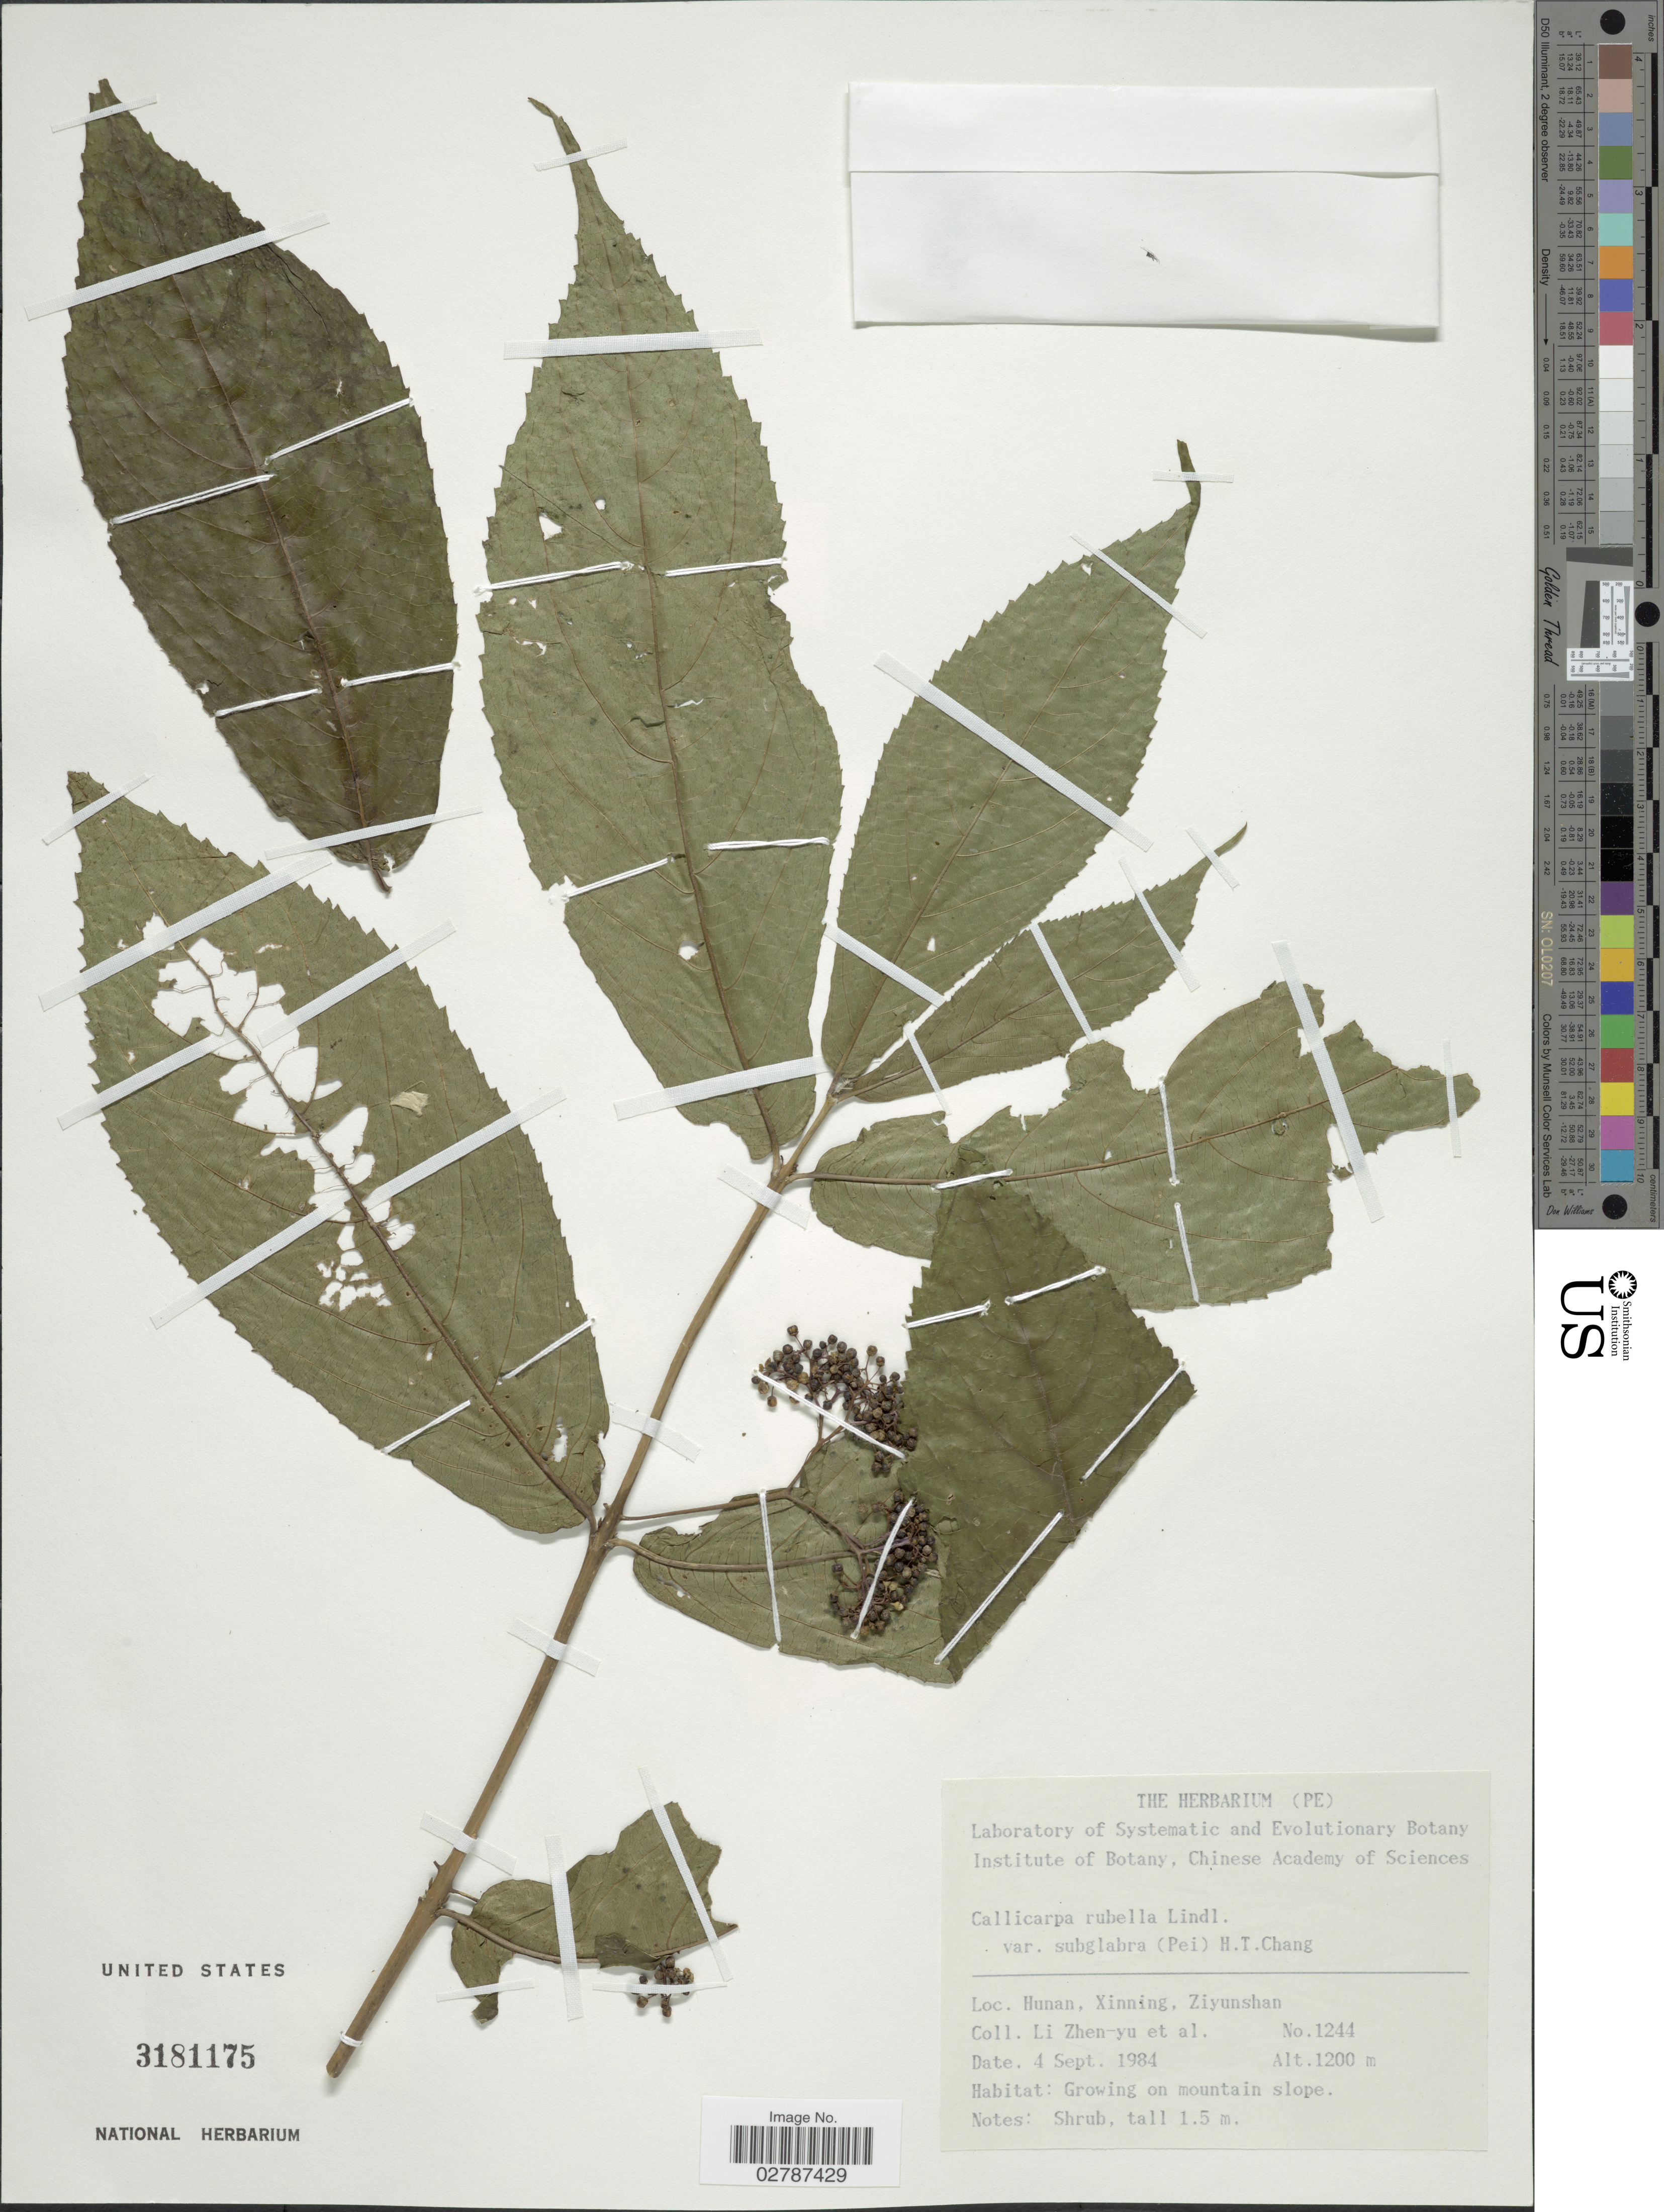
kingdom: Plantae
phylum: Tracheophyta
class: Magnoliopsida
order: Lamiales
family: Lamiaceae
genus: Callicarpa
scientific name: Callicarpa rubella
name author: Lindl.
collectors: Z. Y. Li & et al.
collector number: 1244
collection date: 1984-09-04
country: China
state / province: Hunan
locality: Xinning, Ziyunshan.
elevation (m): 1200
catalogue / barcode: US 3181175